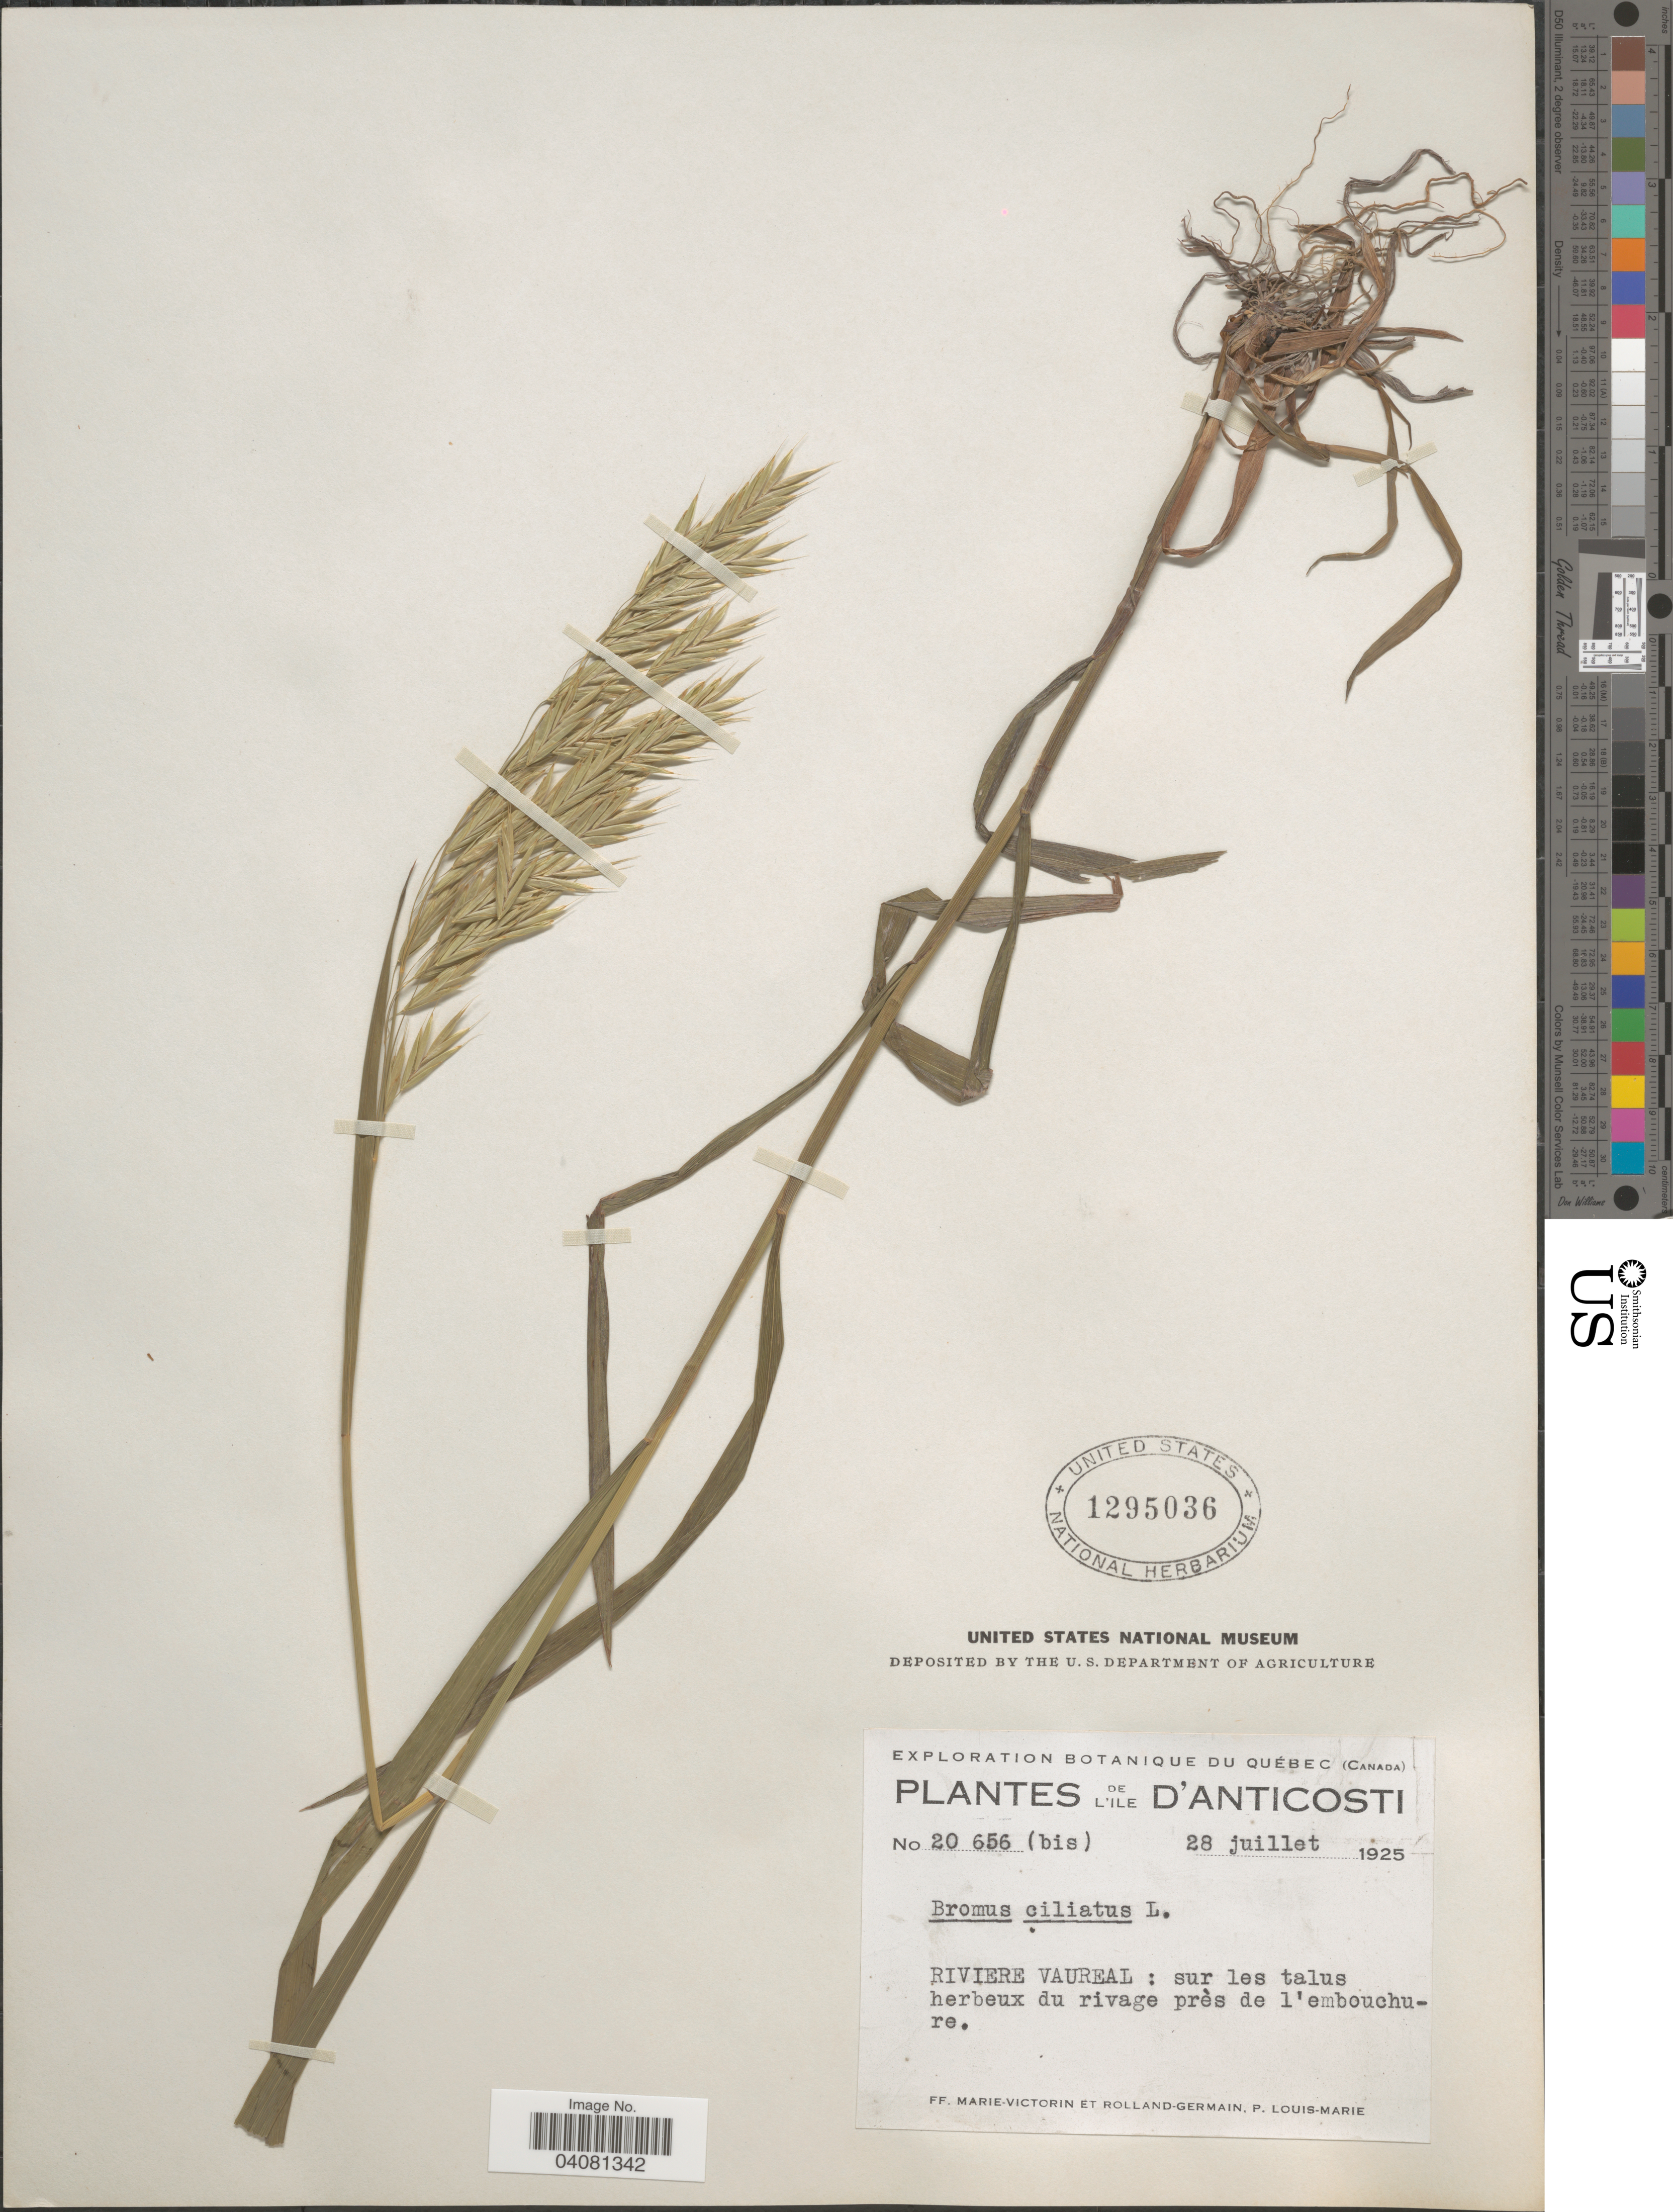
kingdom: Plantae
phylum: Tracheophyta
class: Liliopsida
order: Poales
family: Poaceae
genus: Bromus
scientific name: Bromus ciliatus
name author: L.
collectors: F. Marie-Victorin, Rolland-Germain & L.-M. LaLonde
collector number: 20656(bis)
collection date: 1925-07-28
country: Canada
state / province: Quebec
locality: Exploration Botanique du Québec. L'Ile d'Anticosti. Riviere Vaureal: sur les talus herbeux du rivage près de l'embouchure.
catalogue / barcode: US 1295036